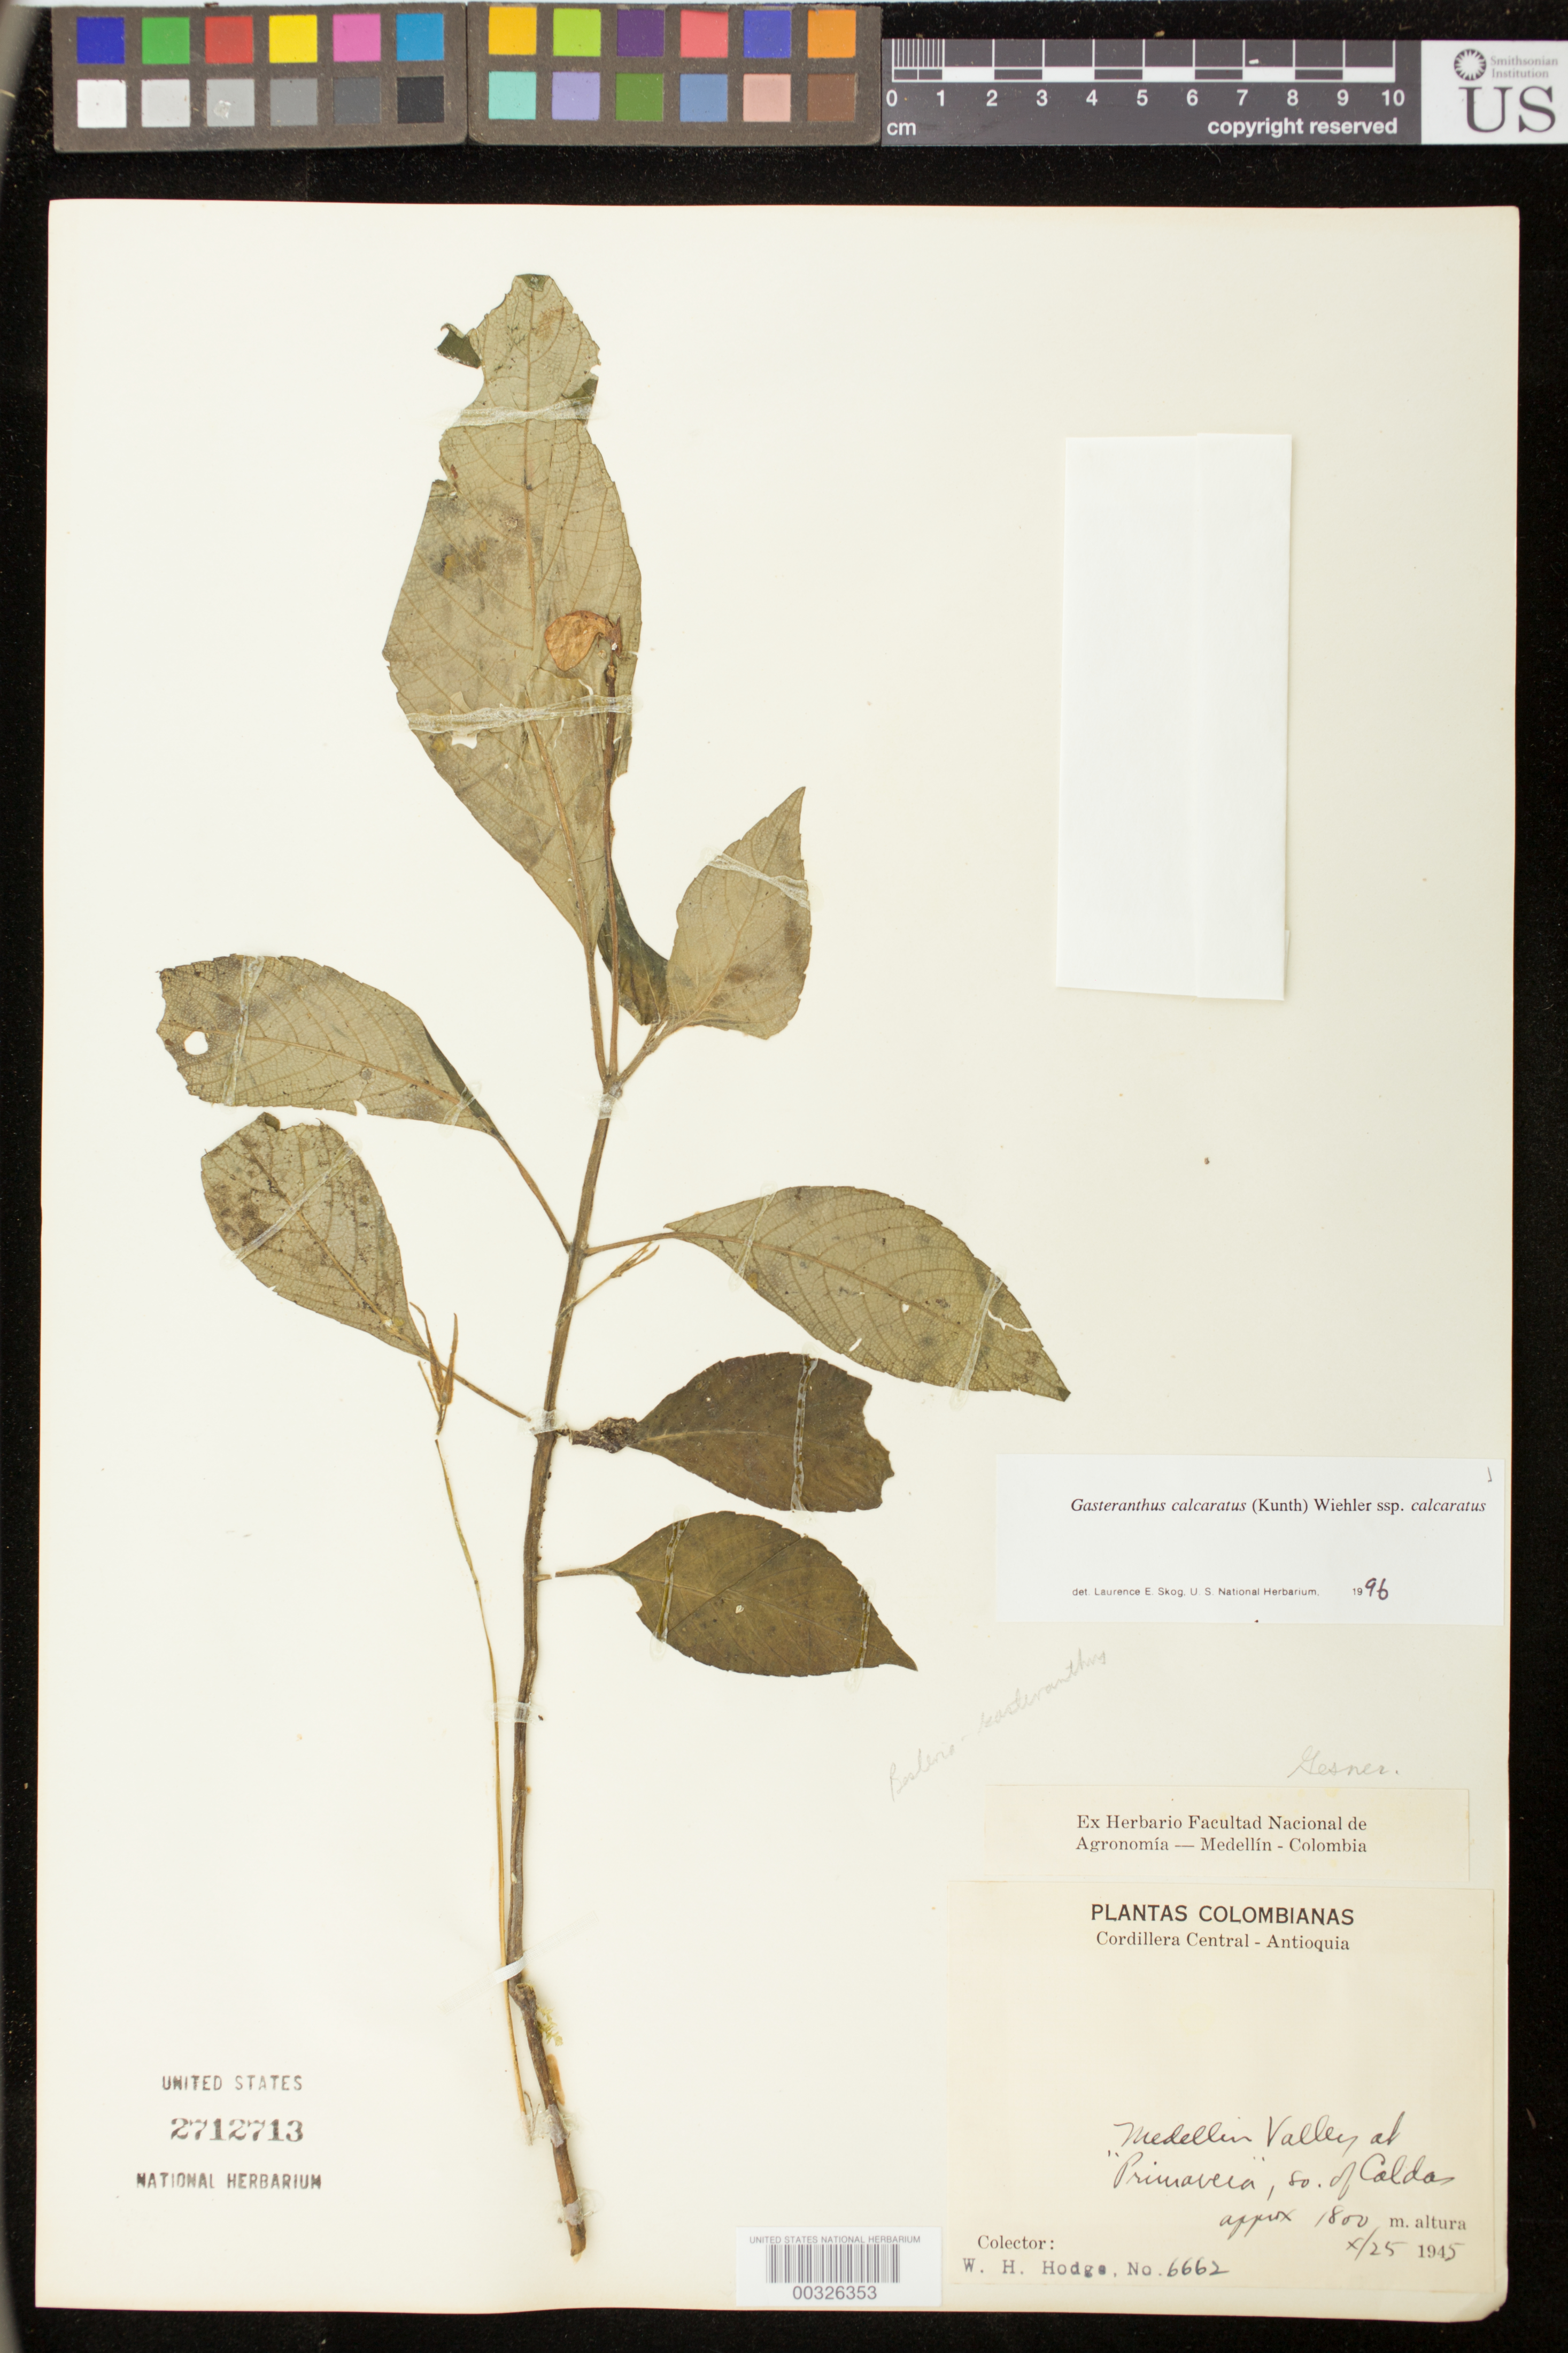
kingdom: Plantae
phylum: Tracheophyta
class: Magnoliopsida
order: Lamiales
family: Gesneriaceae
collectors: W. Hodge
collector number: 6662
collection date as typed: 25 Oct 1945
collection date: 1945-10-25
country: Colombia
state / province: Antioquia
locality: Cordillera Central, Medellin Valley at "Primavera", S of Caldas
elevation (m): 1800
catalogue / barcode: US 2712713